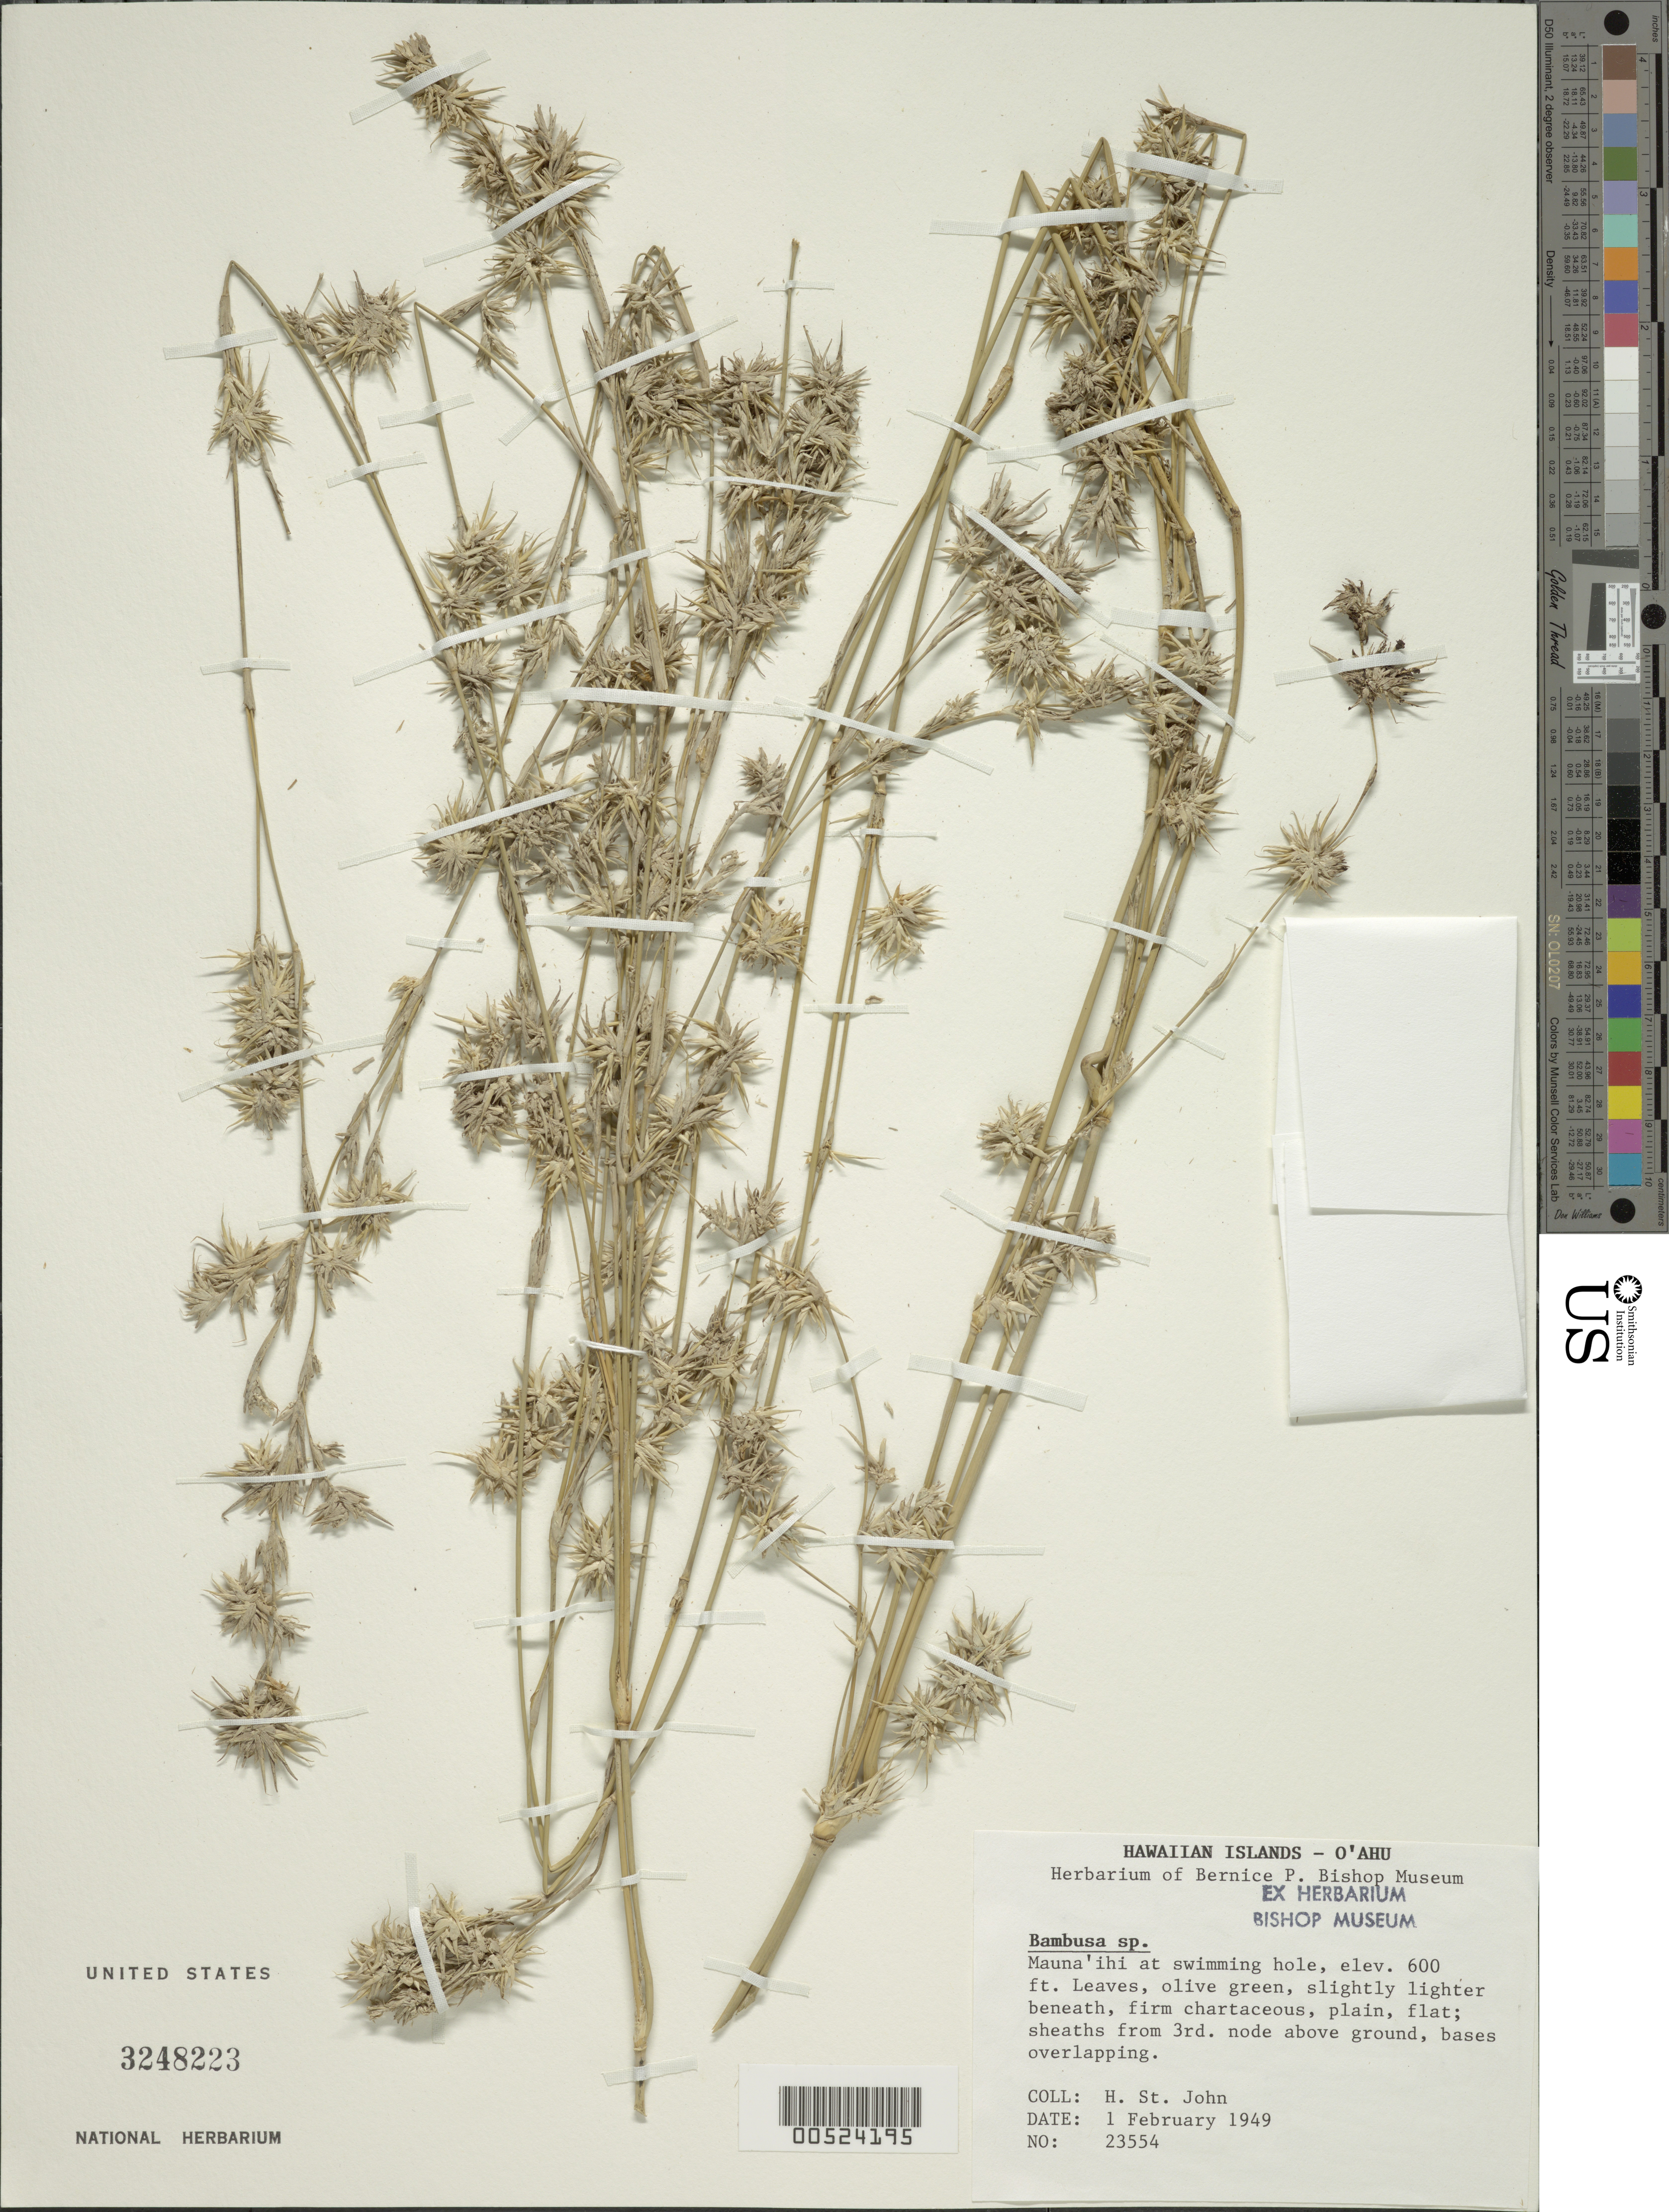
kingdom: Plantae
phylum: Tracheophyta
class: Liliopsida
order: Poales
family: Poaceae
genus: Schizostachyum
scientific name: Schizostachyum glaucifolium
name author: (Rupr.) Munro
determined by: Staples, G. W.; Herbst, D. R.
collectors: H. St. John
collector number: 23554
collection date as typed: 1 Feb 1949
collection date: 1949-02-01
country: United States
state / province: Hawaii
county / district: Honolulu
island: Oahu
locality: Mauna'ihi at swimming hole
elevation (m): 183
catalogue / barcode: US 3248223